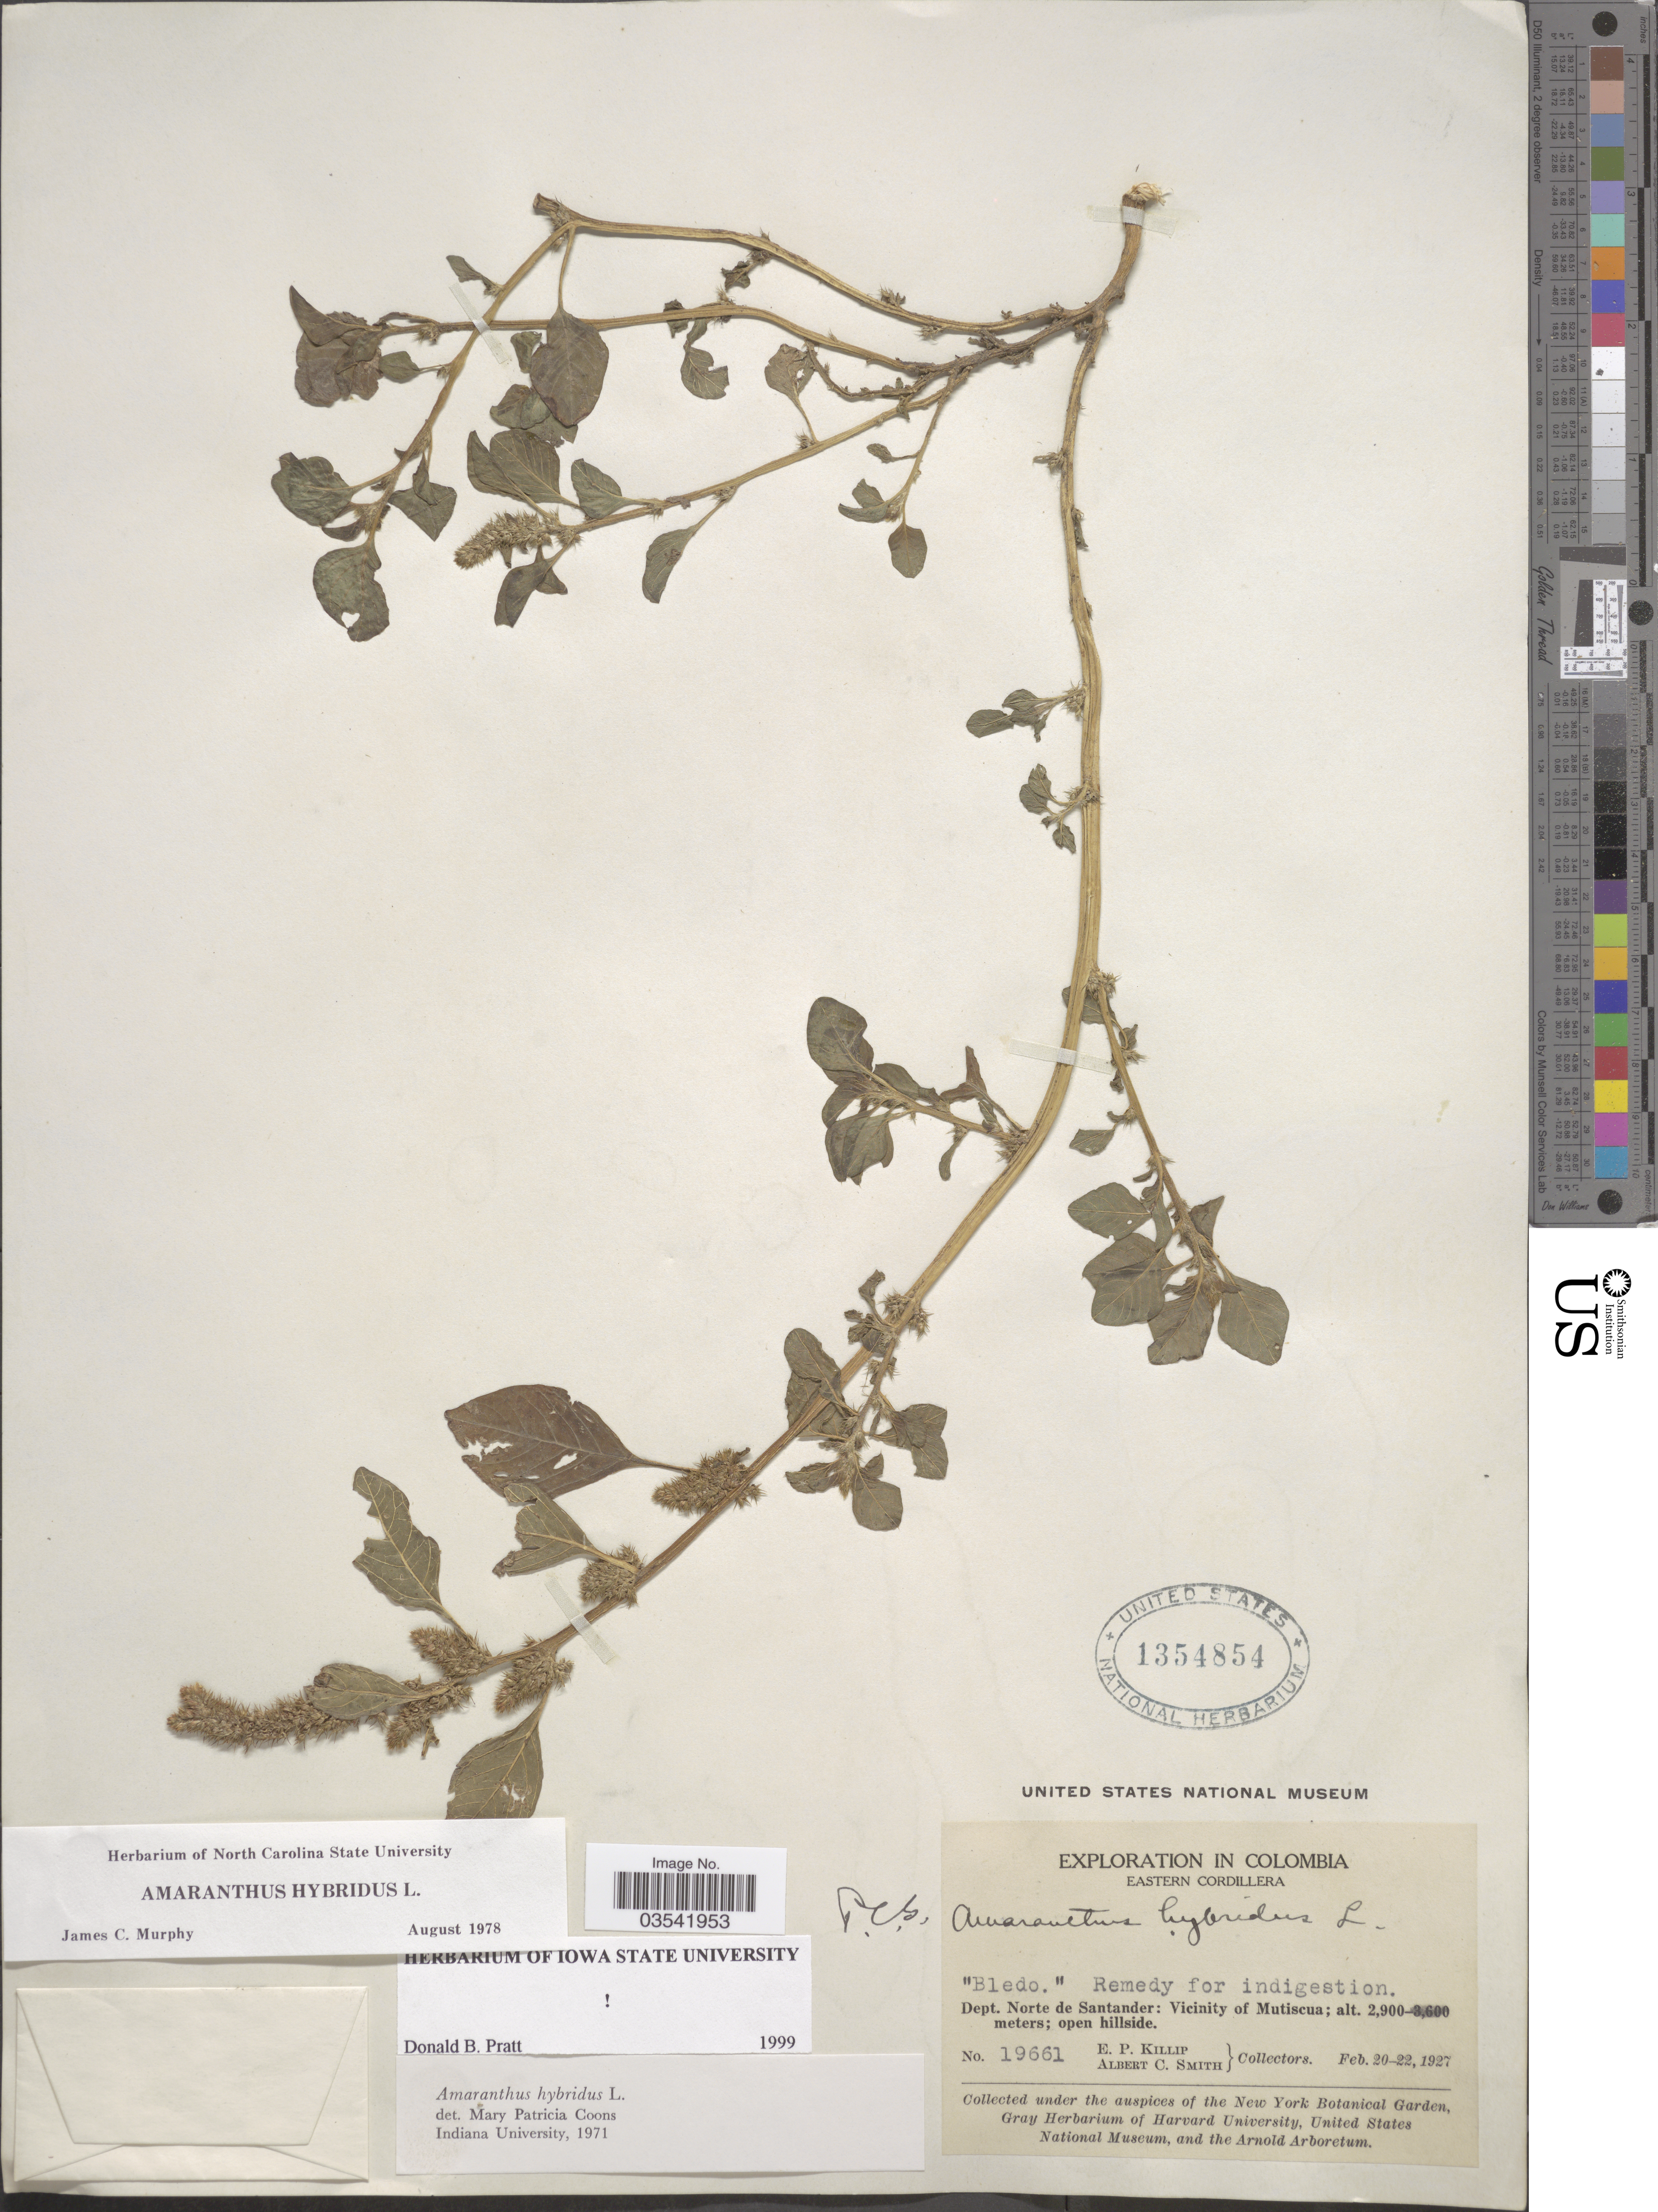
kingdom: Plantae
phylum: Tracheophyta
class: Magnoliopsida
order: Caryophyllales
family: Amaranthaceae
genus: Amaranthus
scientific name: Amaranthus hybridus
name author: L.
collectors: E. P. Killip & A. C. Smith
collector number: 19661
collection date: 1927-02-20/1927-02-22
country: Colombia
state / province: Norte de Santander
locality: Eastern Cordillera. Dept. Norte de Santander: Vicinity of Mutiscua.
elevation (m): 2900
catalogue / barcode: US 1354854